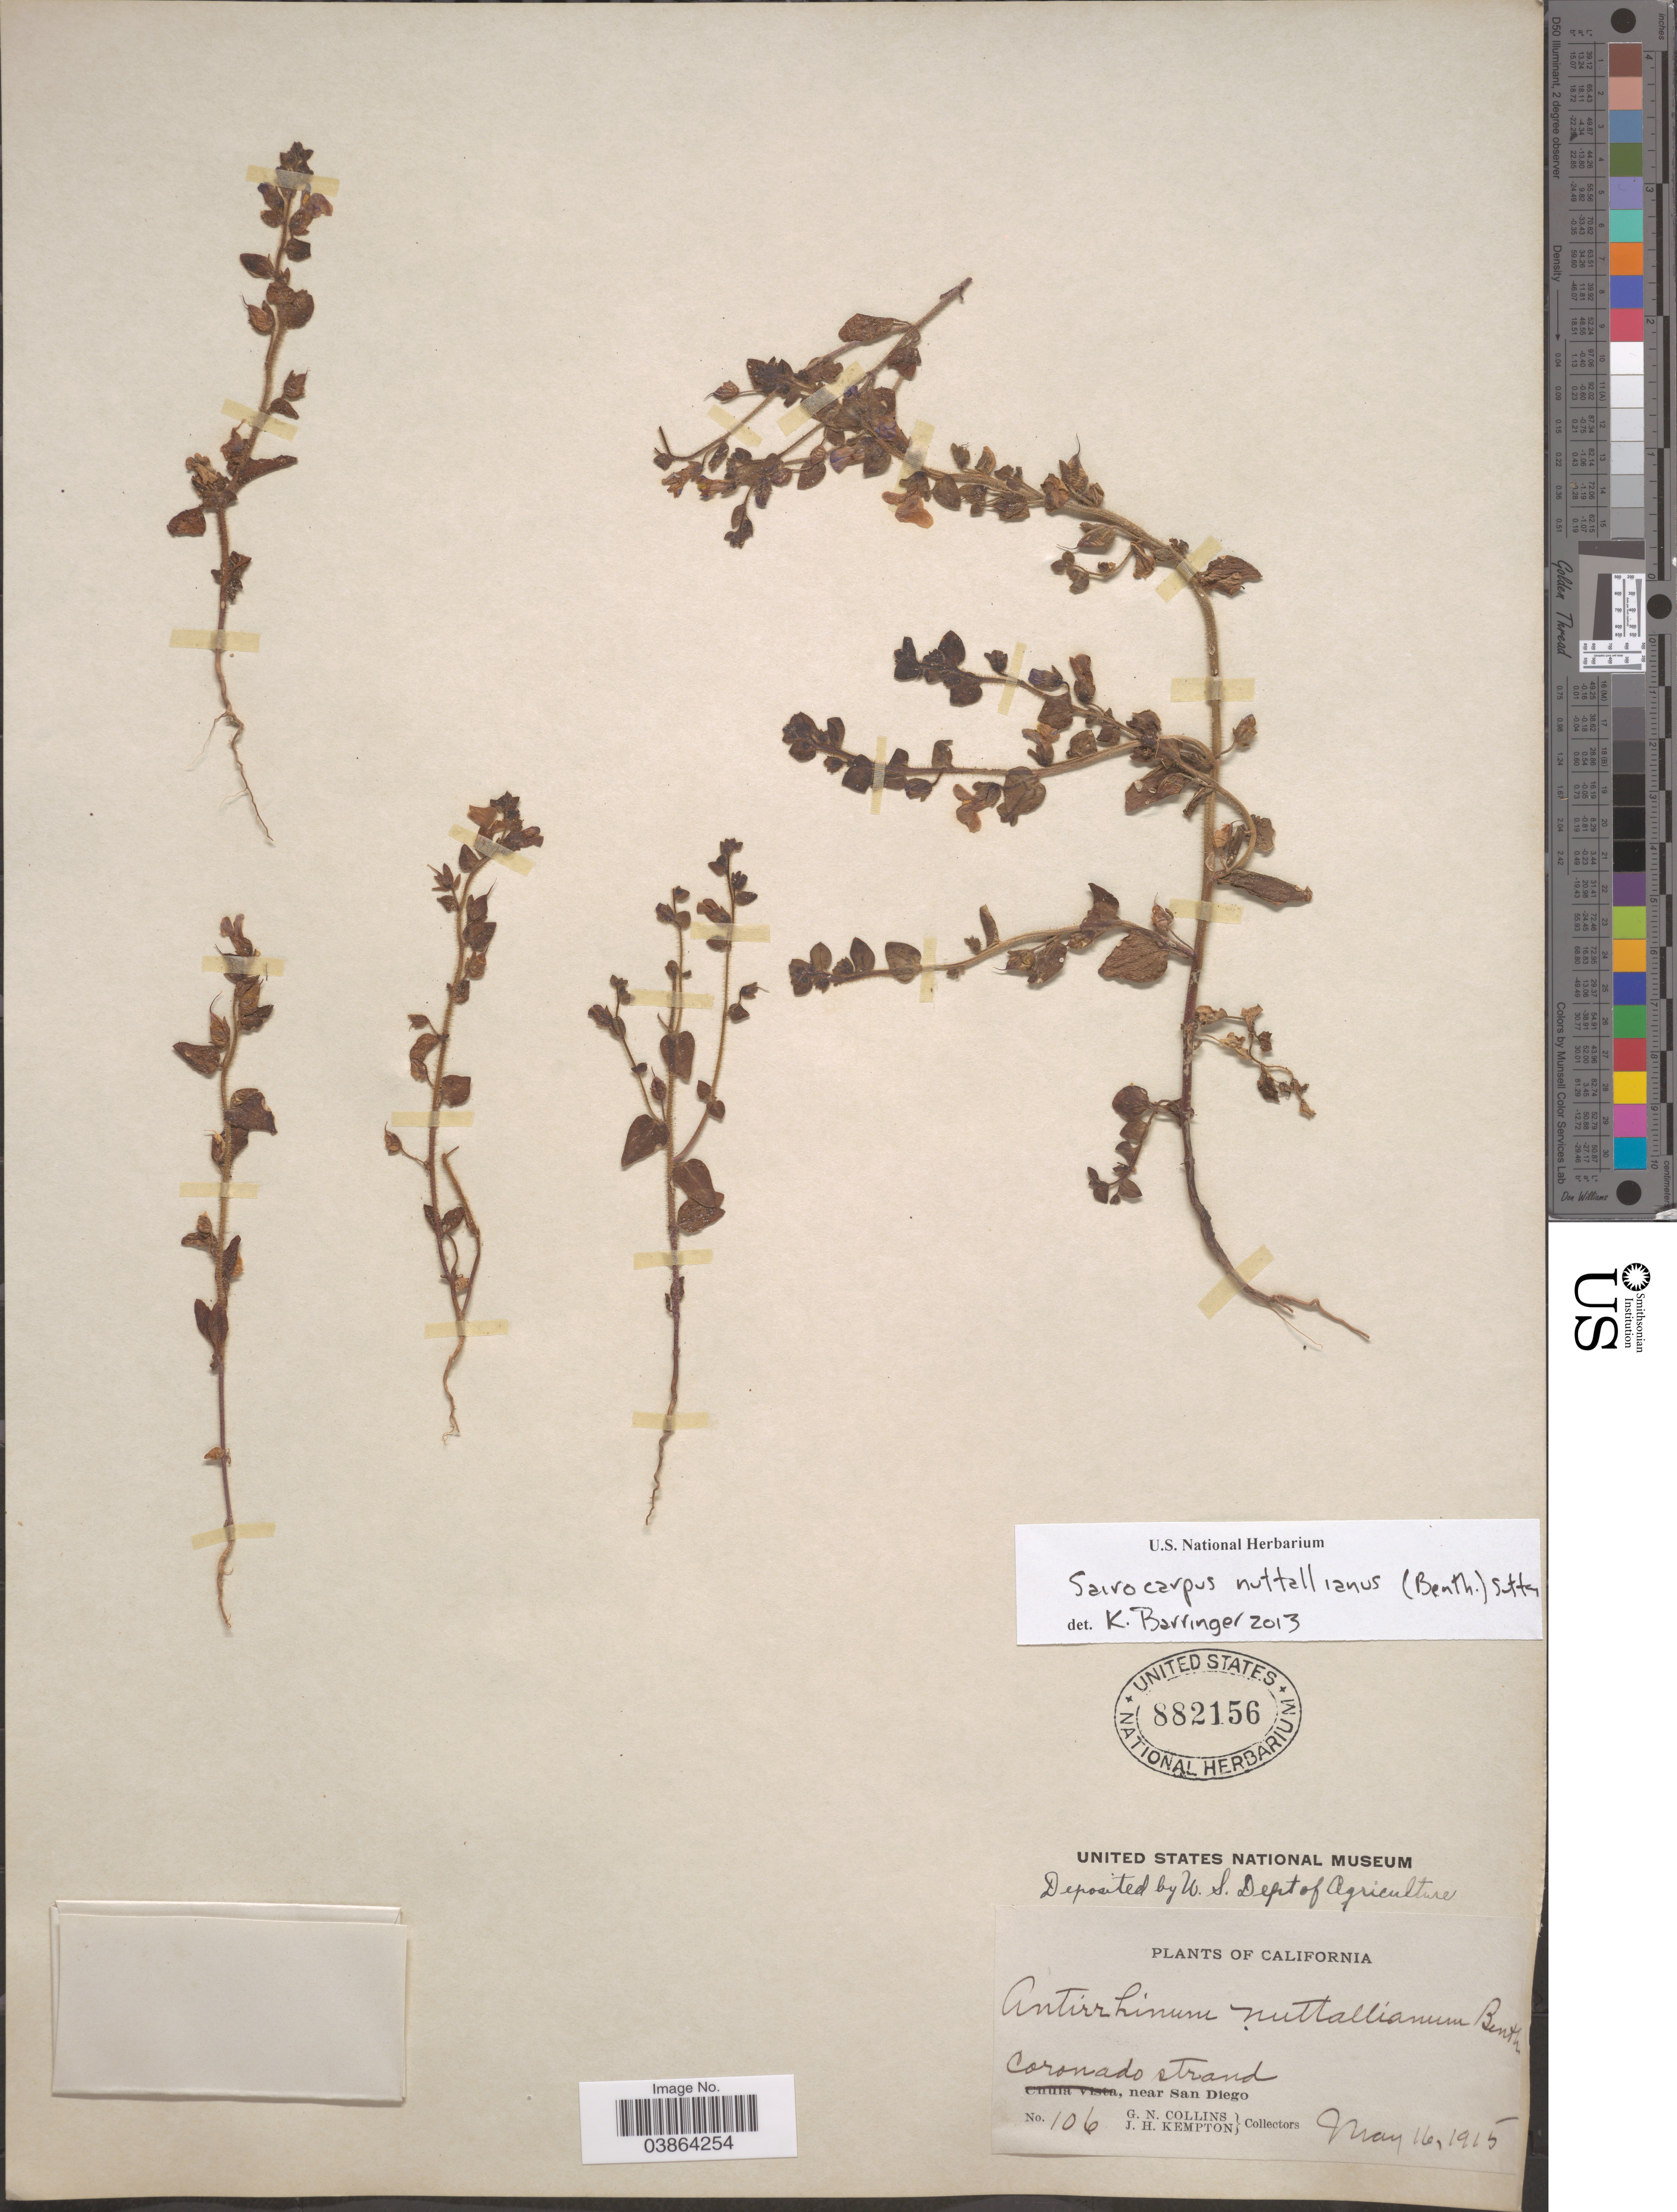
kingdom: Plantae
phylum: Tracheophyta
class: Magnoliopsida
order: Lamiales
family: Plantaginaceae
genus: Sairocarpus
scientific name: Sairocarpus nuttallianus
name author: (Benth.) D.A. Sutton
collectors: G. Collins & J. H. Kempton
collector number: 106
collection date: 1915-05-16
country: United States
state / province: California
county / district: San Diego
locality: Coronado strand, near San Diego.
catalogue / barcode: US 882156